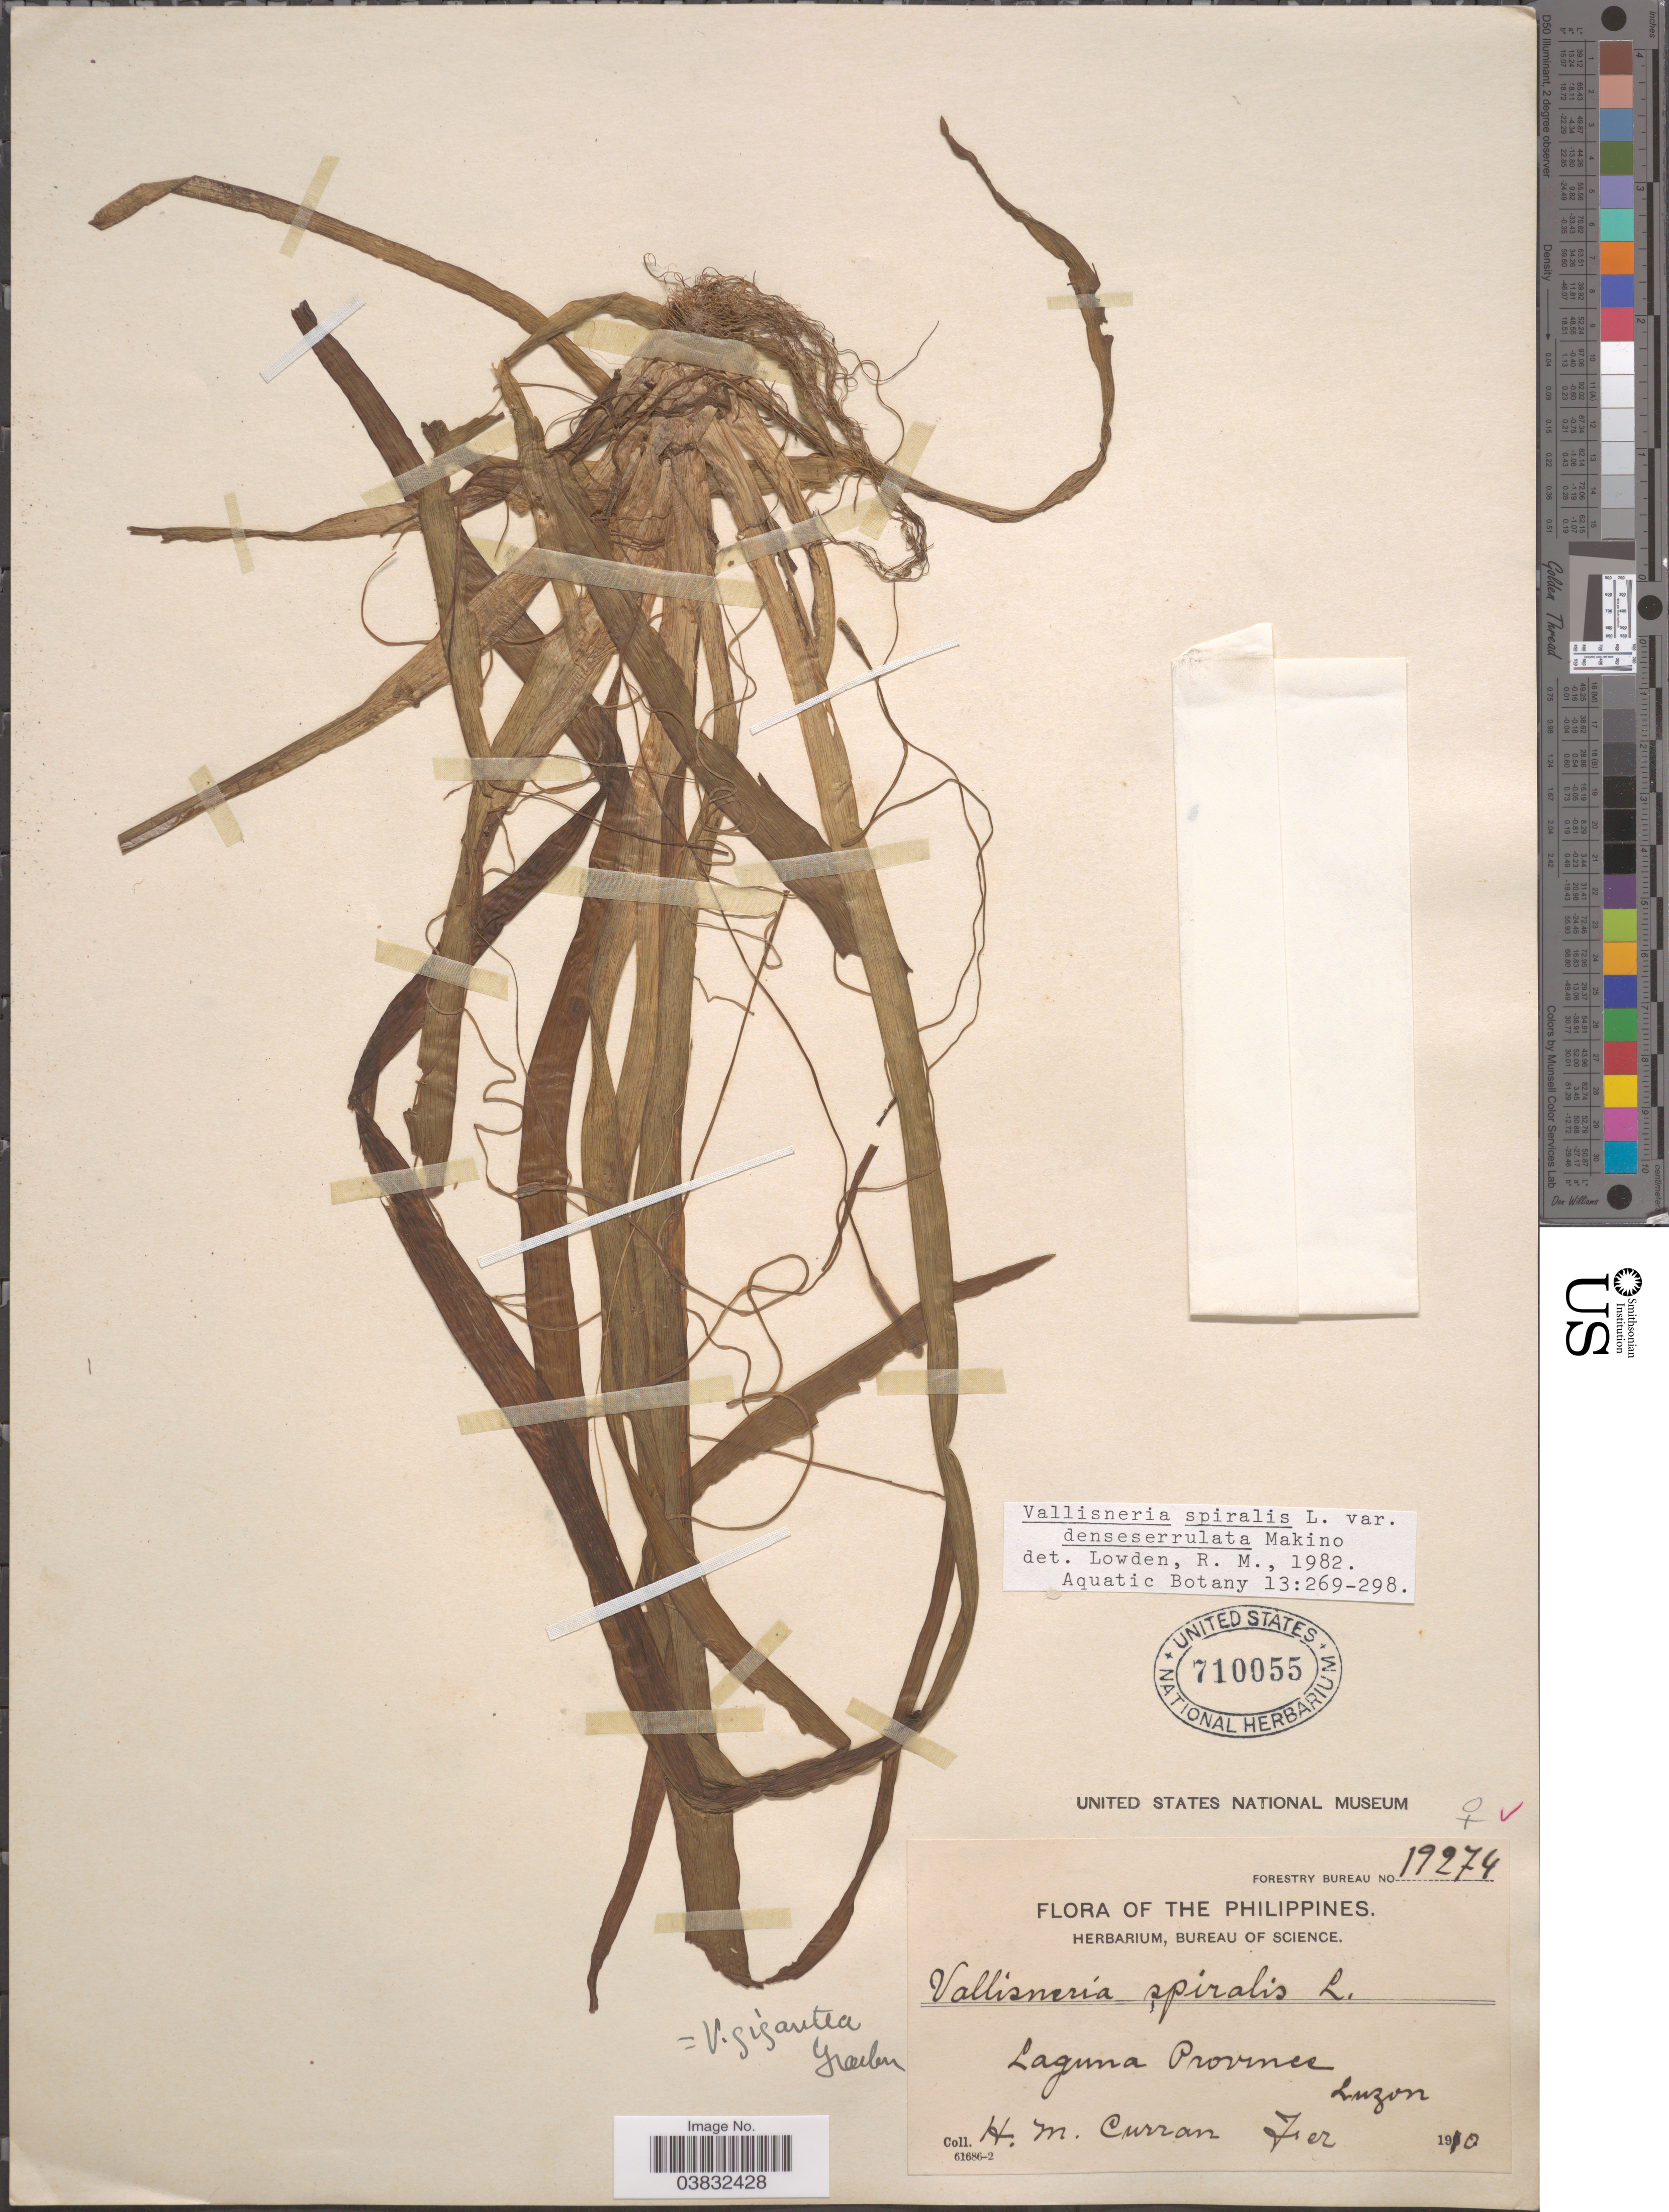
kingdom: Plantae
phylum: Tracheophyta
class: Liliopsida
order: Alismatales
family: Hydrocharitaceae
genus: Vallisneria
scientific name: Vallisneria spiralis var. denseserrulata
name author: Makino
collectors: H. M. Curran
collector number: Forestry Bureau 19274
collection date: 1910-02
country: Philippines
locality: Laguna Province.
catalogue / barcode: US 710055